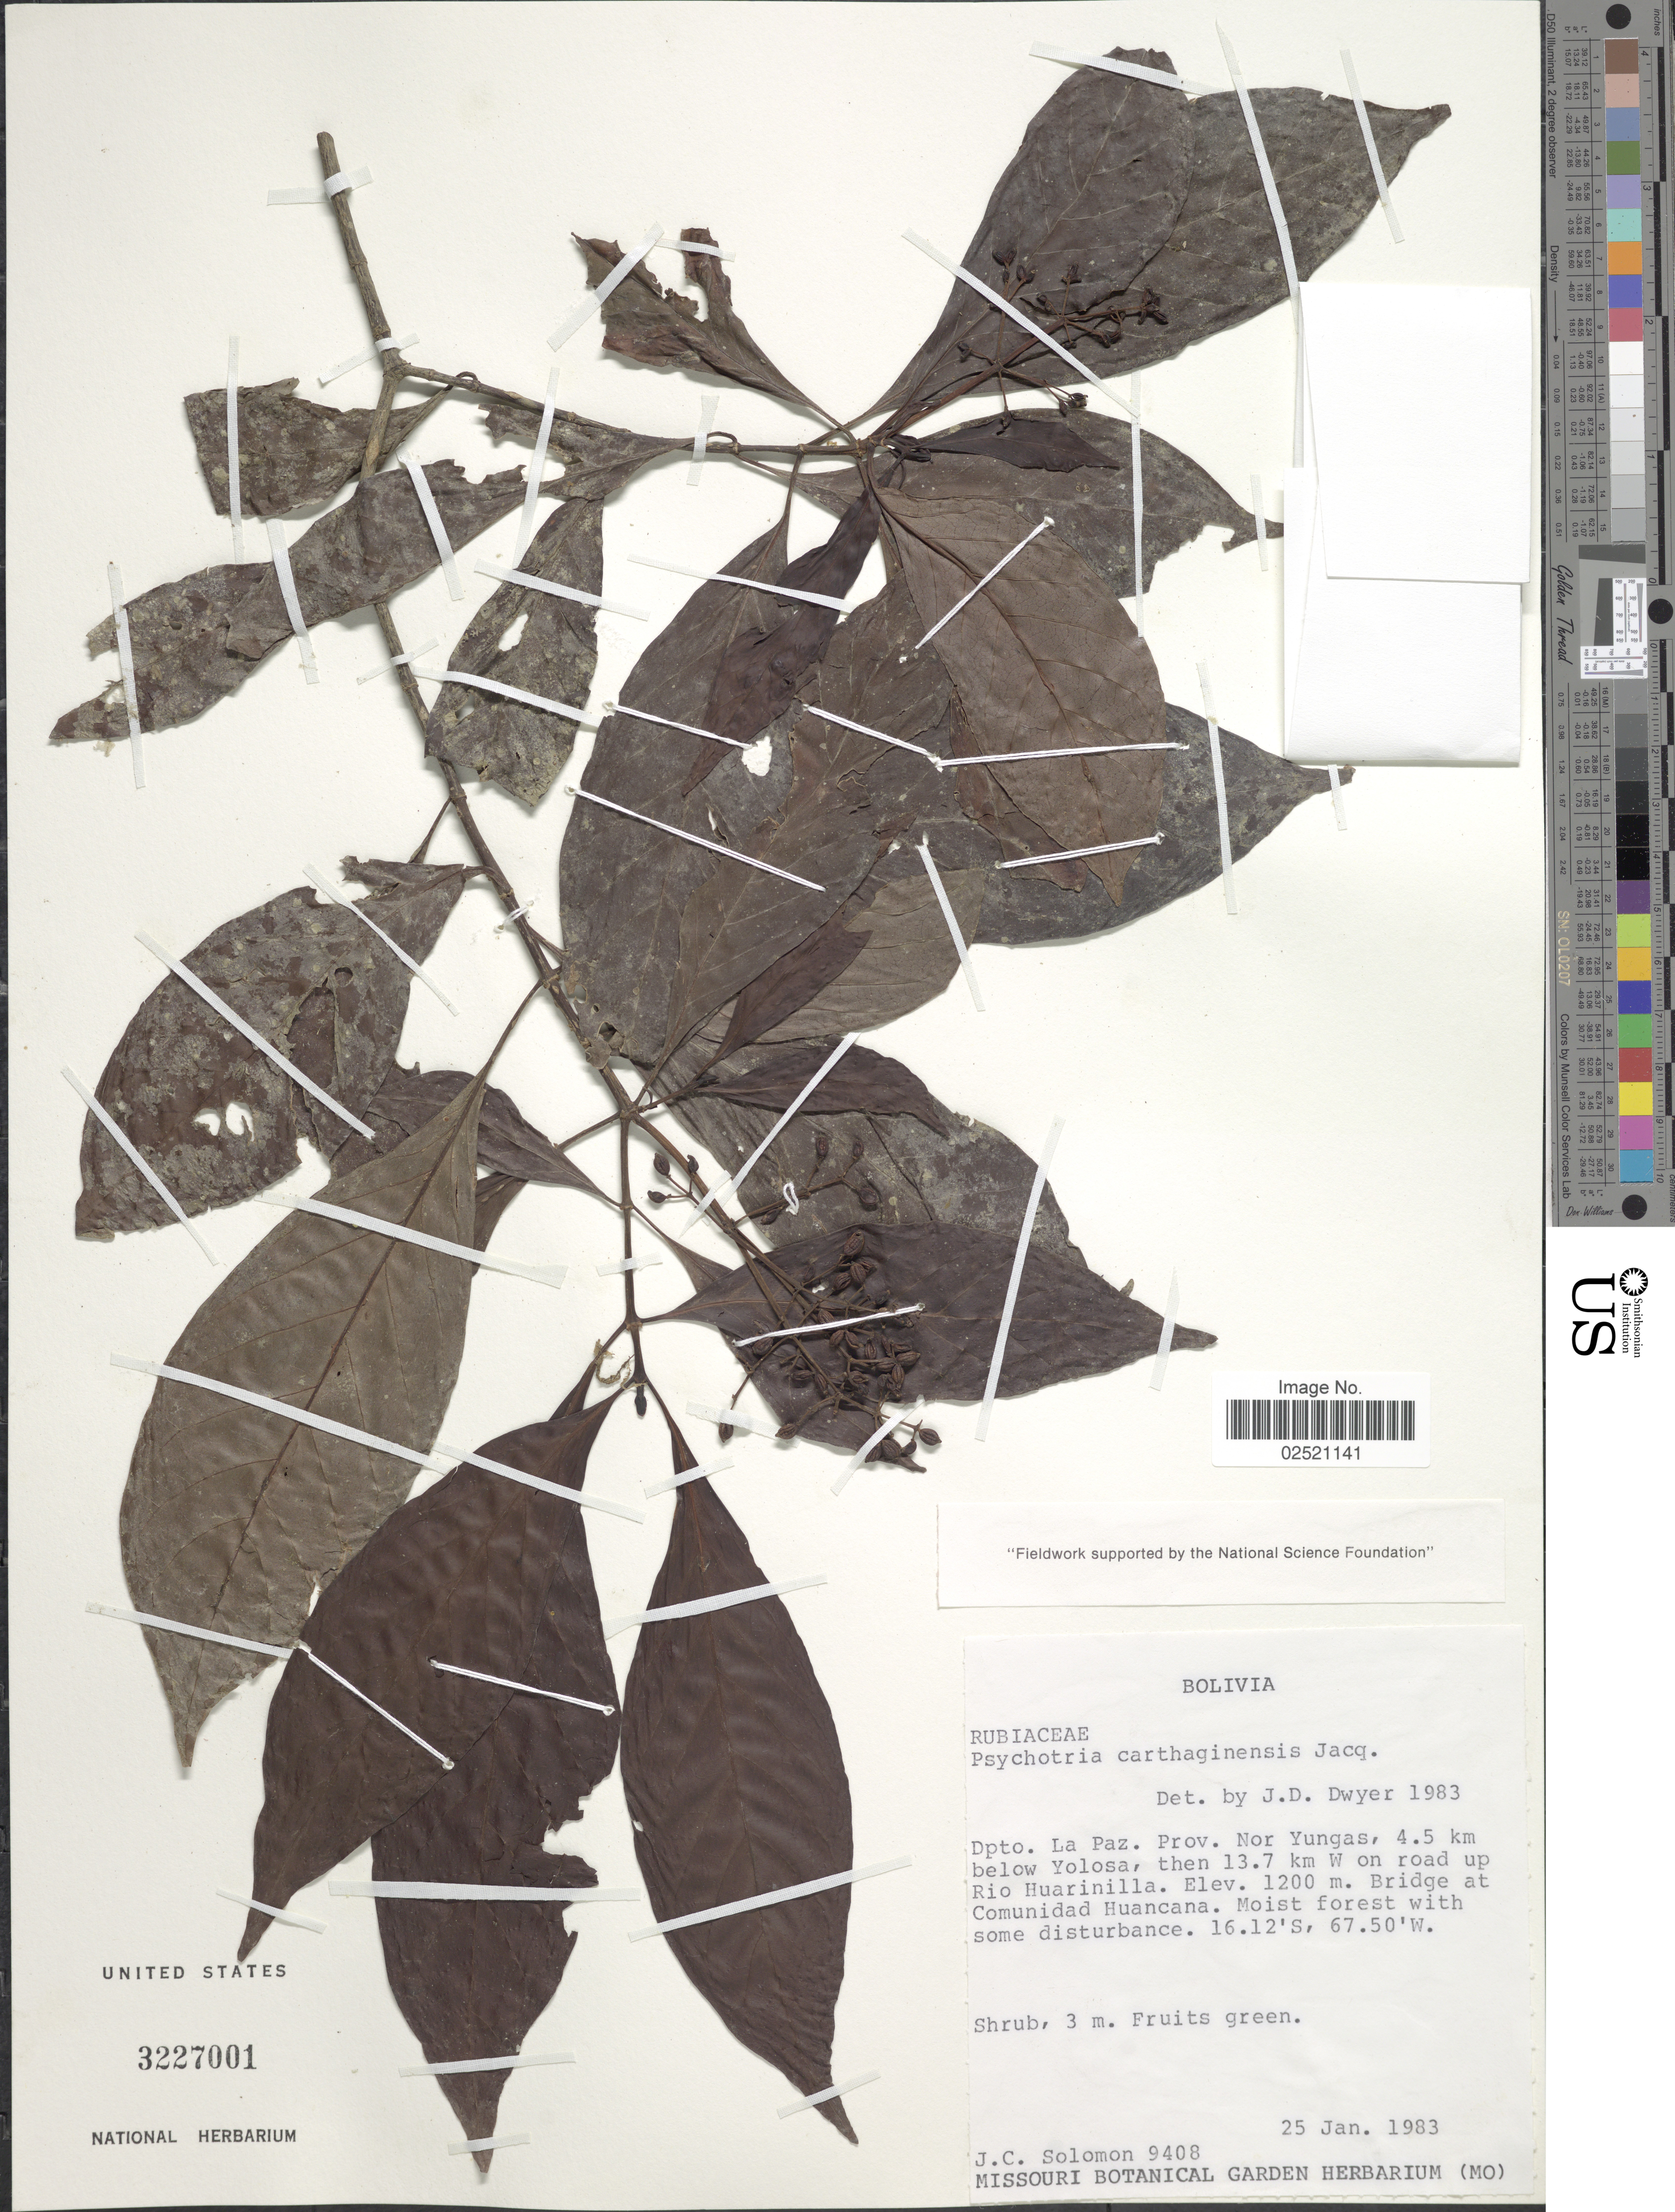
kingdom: Plantae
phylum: Tracheophyta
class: Magnoliopsida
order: Gentianales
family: Rubiaceae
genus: Psychotria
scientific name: Psychotria carthagenensis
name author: Jacq.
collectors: J. C. Solomon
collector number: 9408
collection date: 1983-01-25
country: Bolivia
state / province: La Paz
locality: Prov. Nor Yungas, 4.5 km below Yolosa, then 13.7 km W on road up Rio Huarinilla, bridge at Comunidad Huancana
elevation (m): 1200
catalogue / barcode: US 3227001